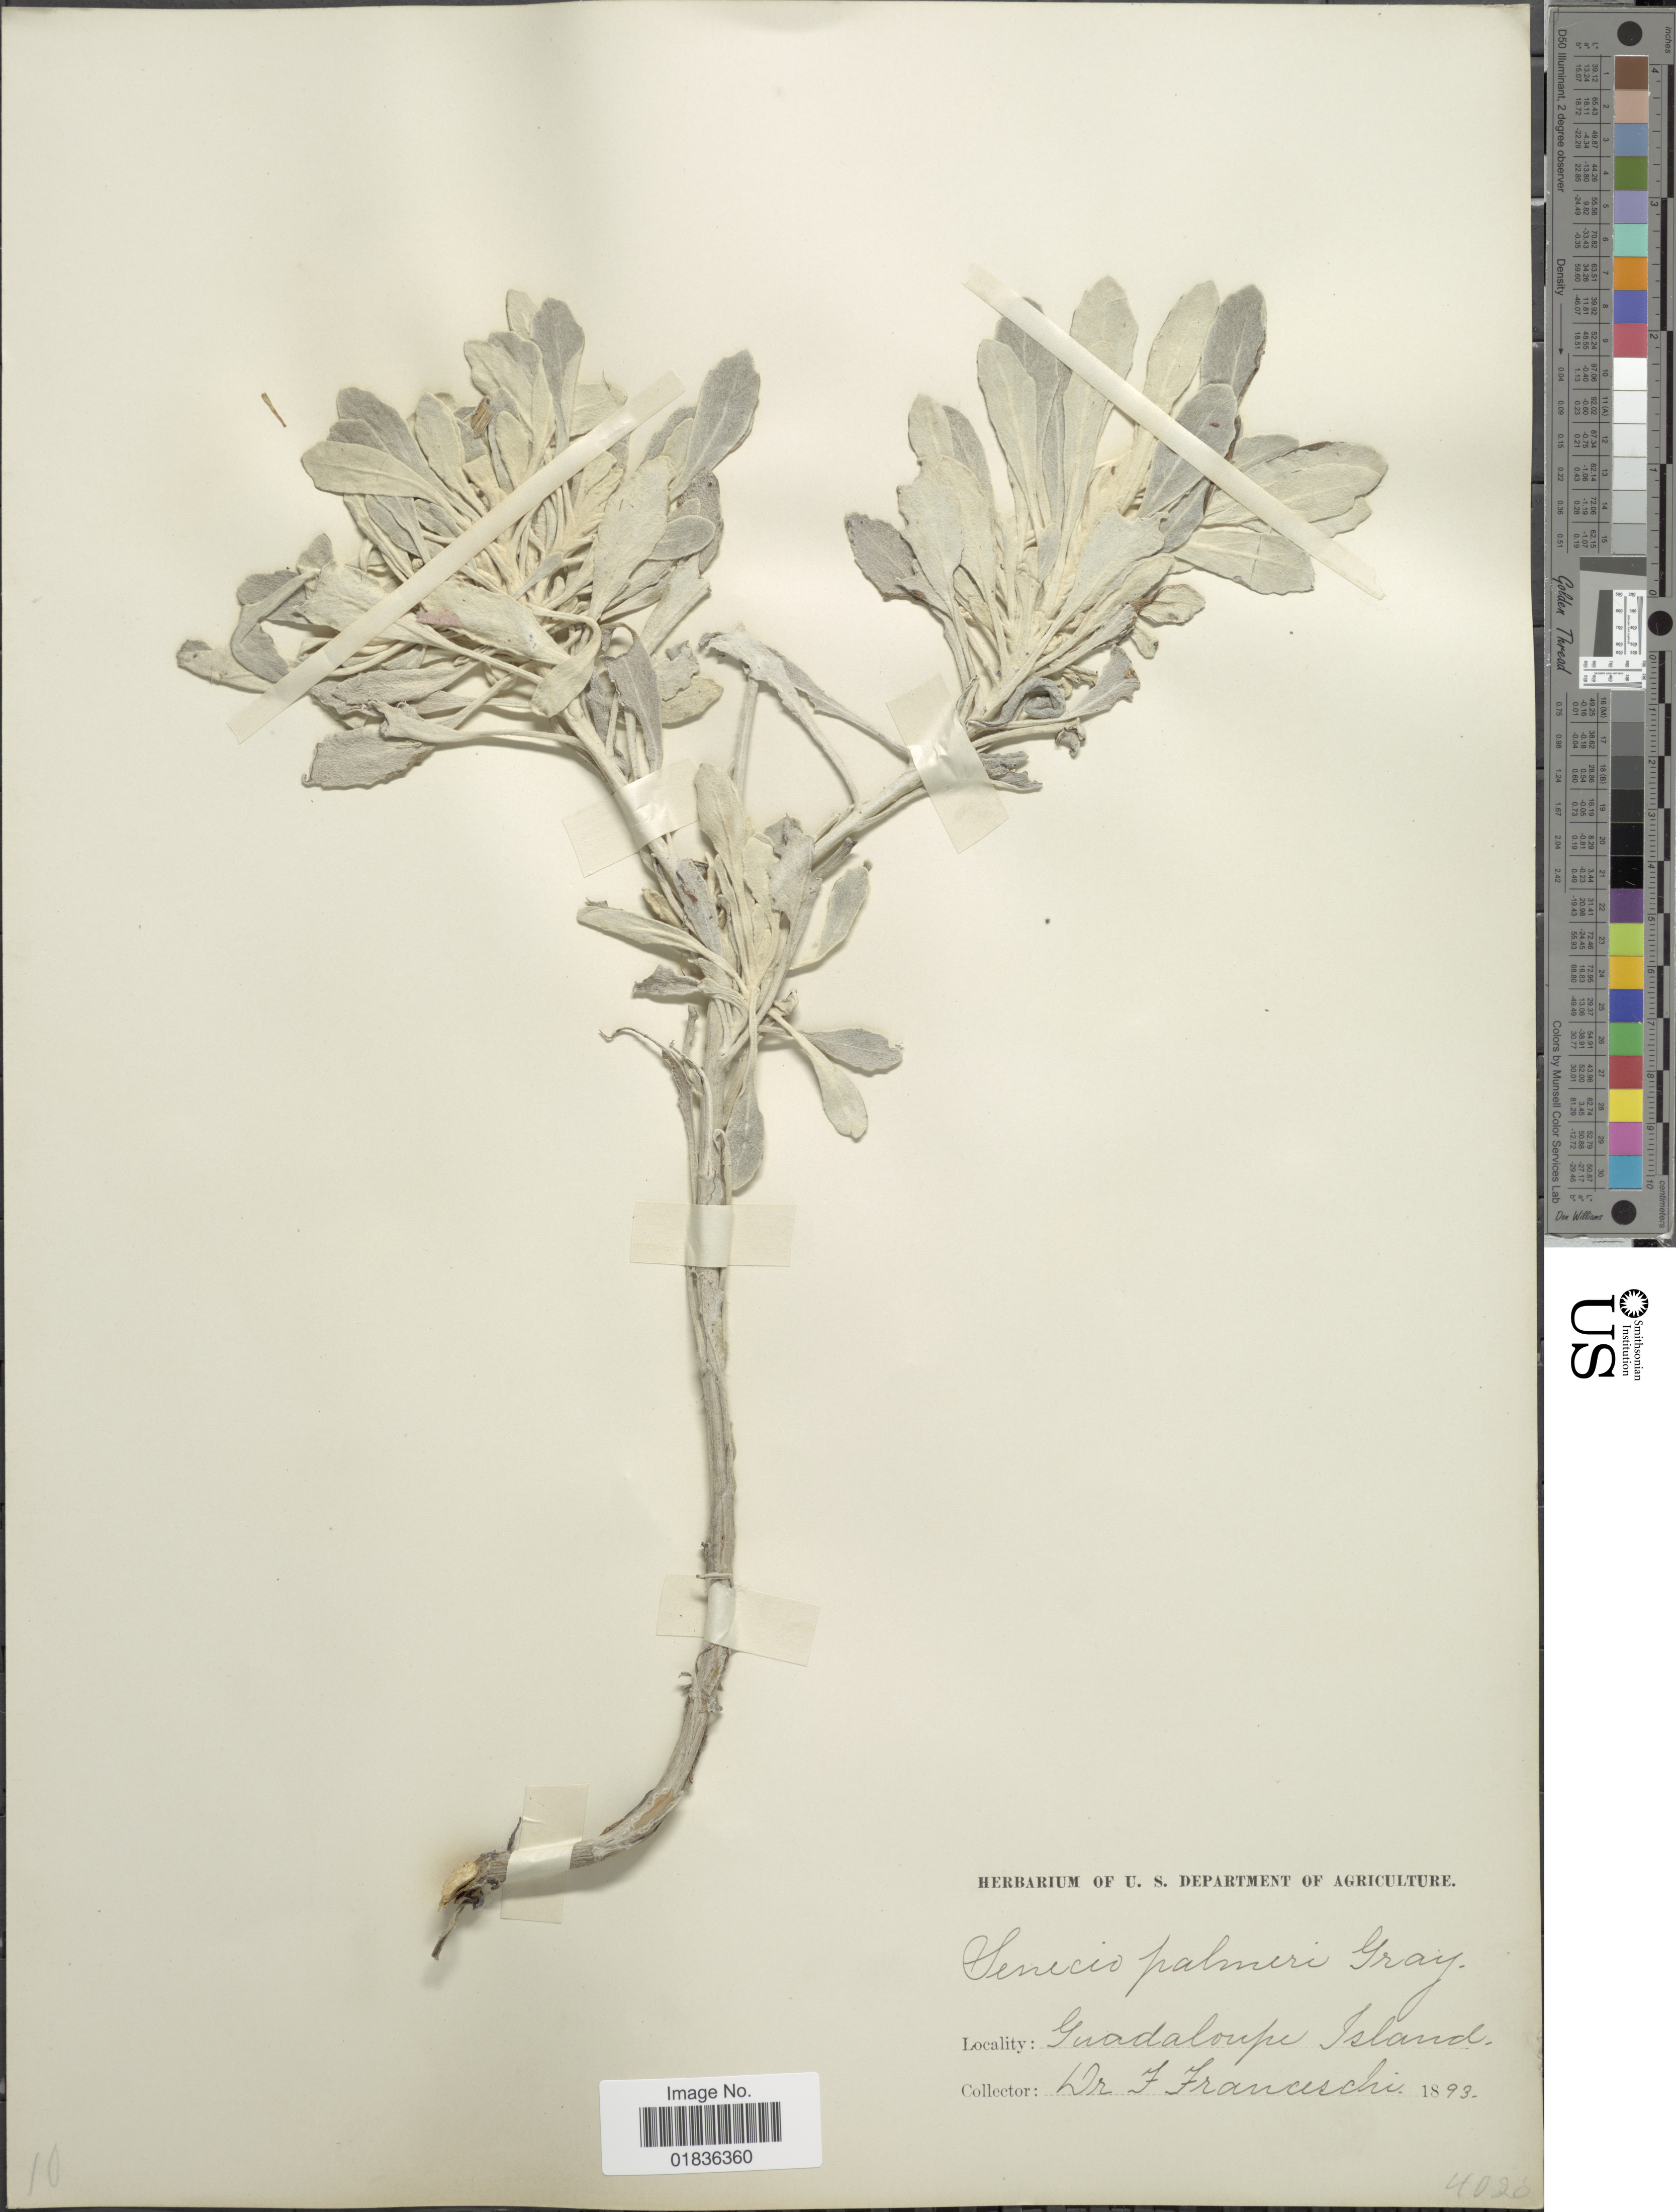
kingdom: Plantae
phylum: Tracheophyta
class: Magnoliopsida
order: Asterales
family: Asteraceae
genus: Senecio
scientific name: Senecio palmeri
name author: A. Gray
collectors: F. Franceschi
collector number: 4020?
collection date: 1893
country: Mexico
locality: Guadalupe Island.